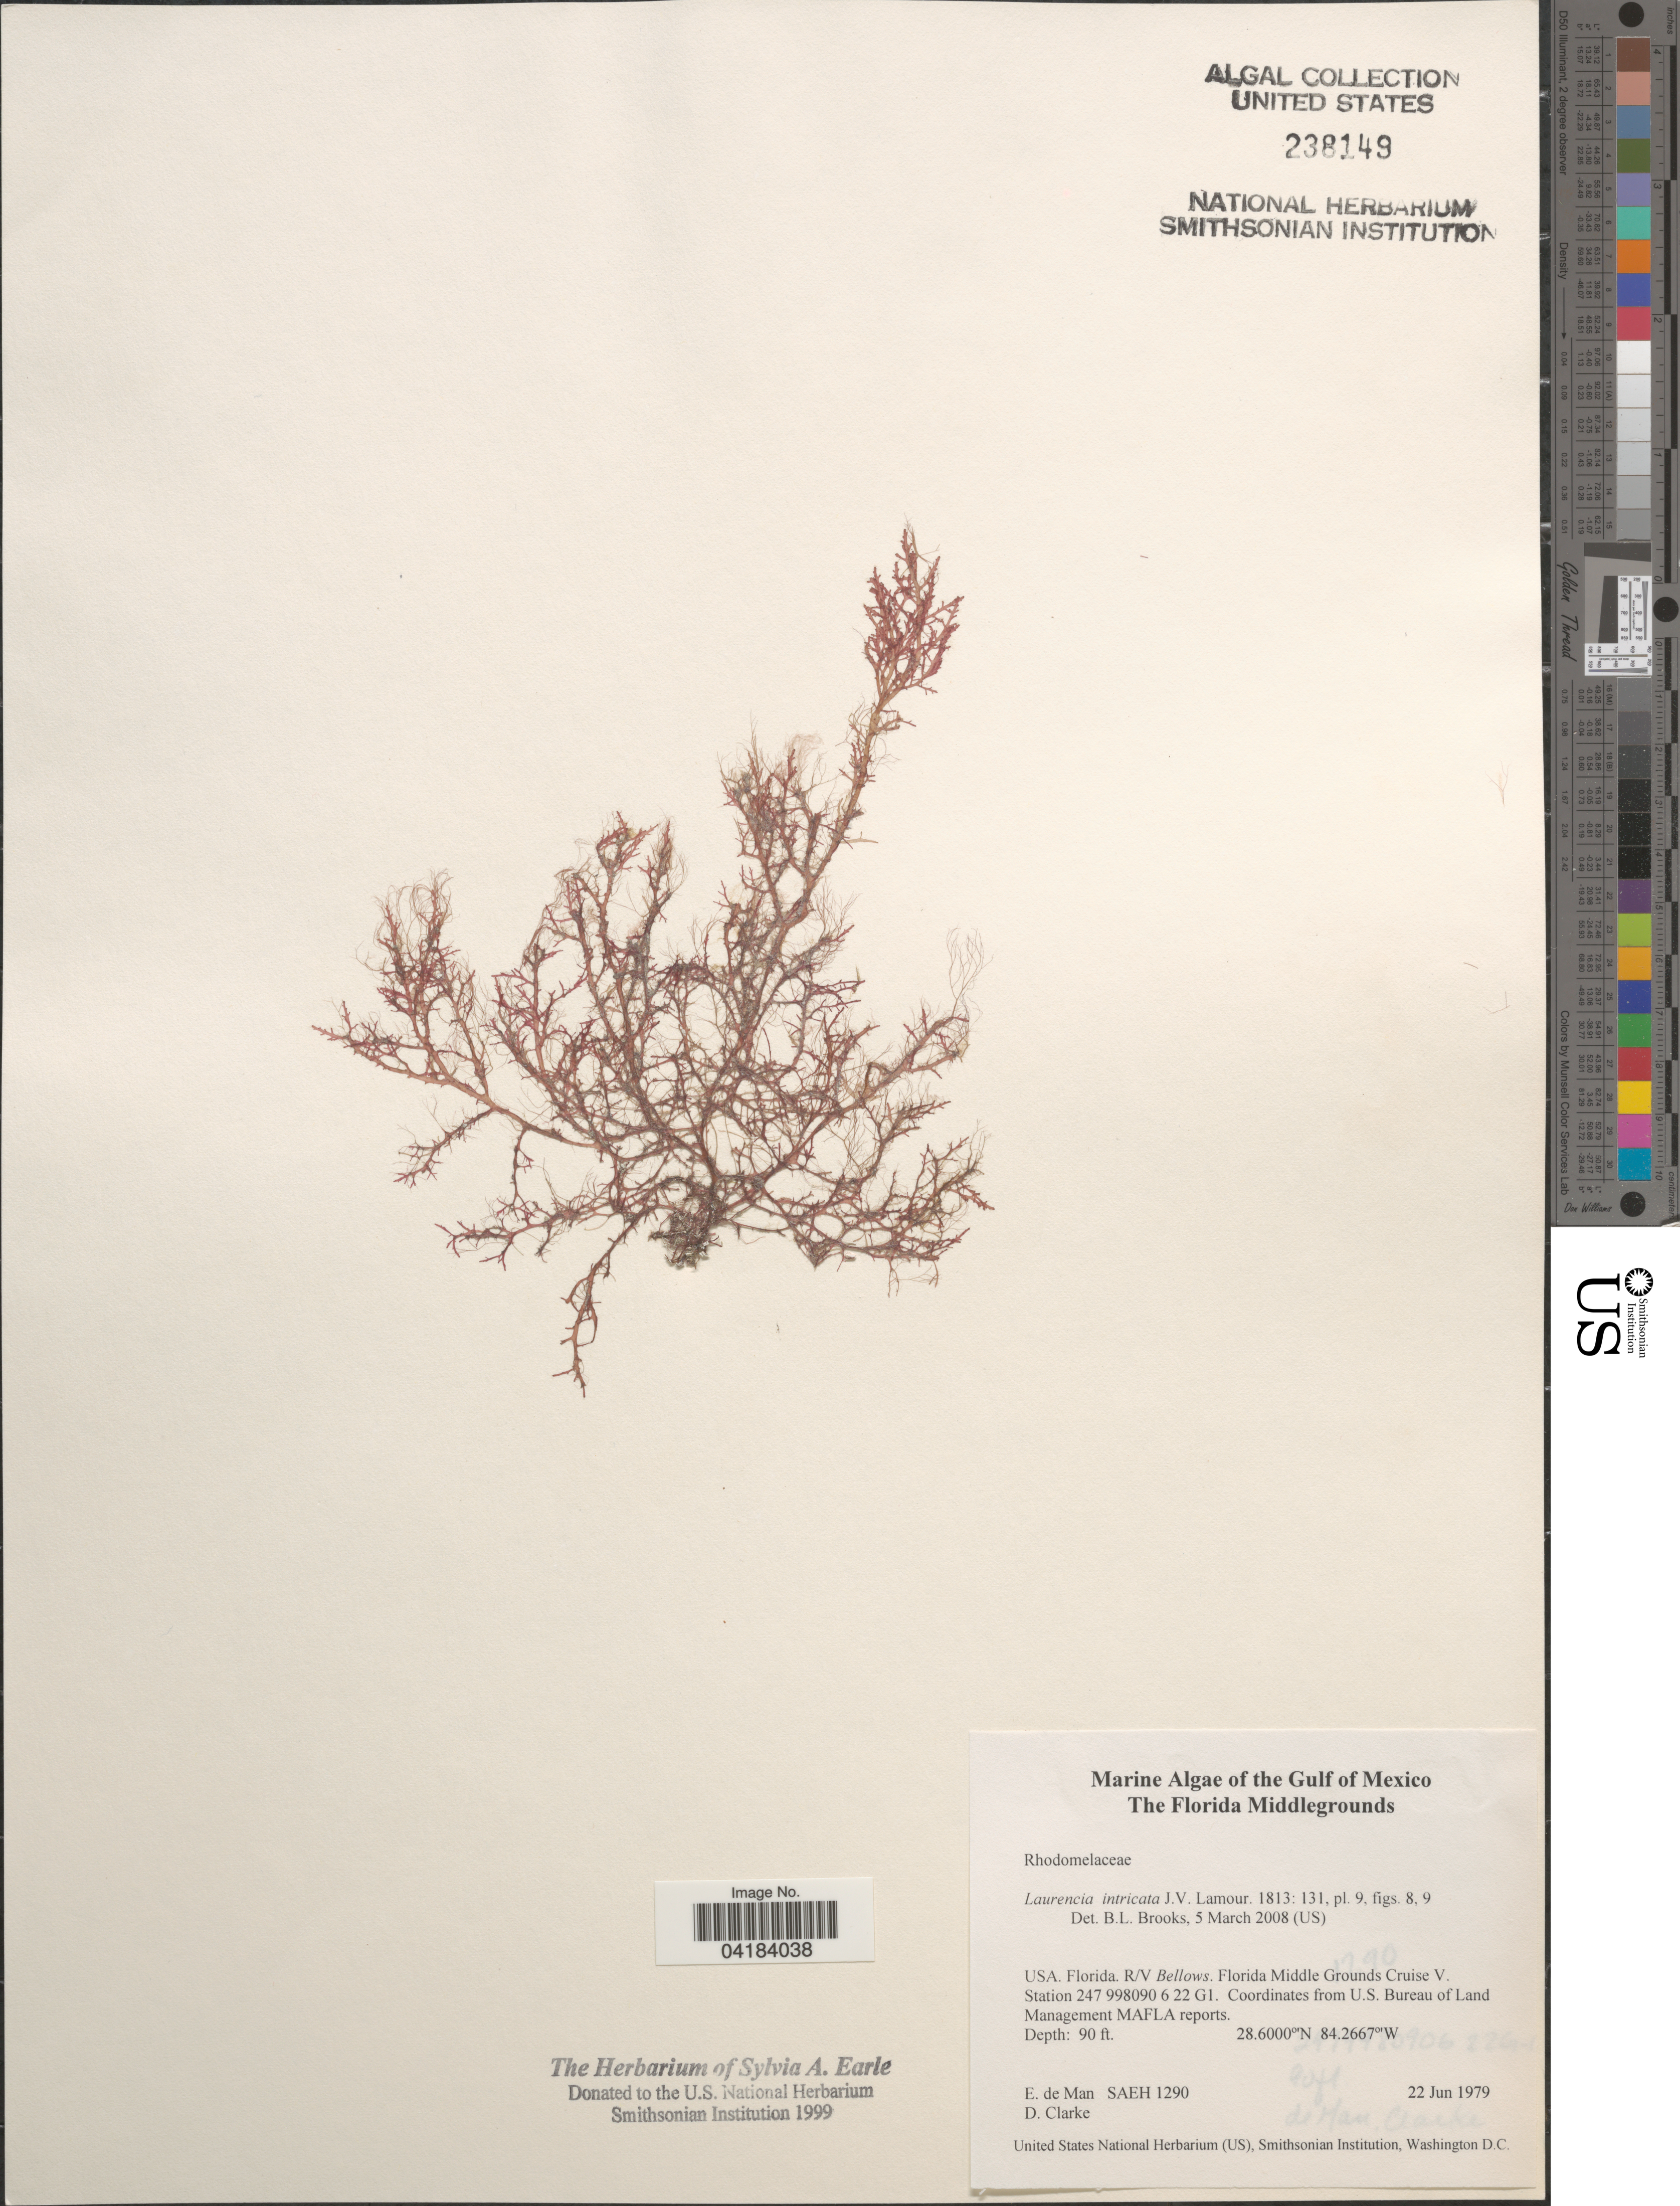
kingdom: Plantae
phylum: Rhodophyta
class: Florideophyceae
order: Ceramiales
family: Rhodomelaceae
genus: Laurencia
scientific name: Laurencia intricata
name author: J.V.Lamouroux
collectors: E. de Man & D. Clarke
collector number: SAEH1290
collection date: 1979-06-22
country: United States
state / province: Florida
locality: The Gulf of Mexico. The Florida Middlegrounds. R/V Bellows. Florida Middle Grounds Cruise V. Station 247 998090 6 22 G1.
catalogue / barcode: US 238149